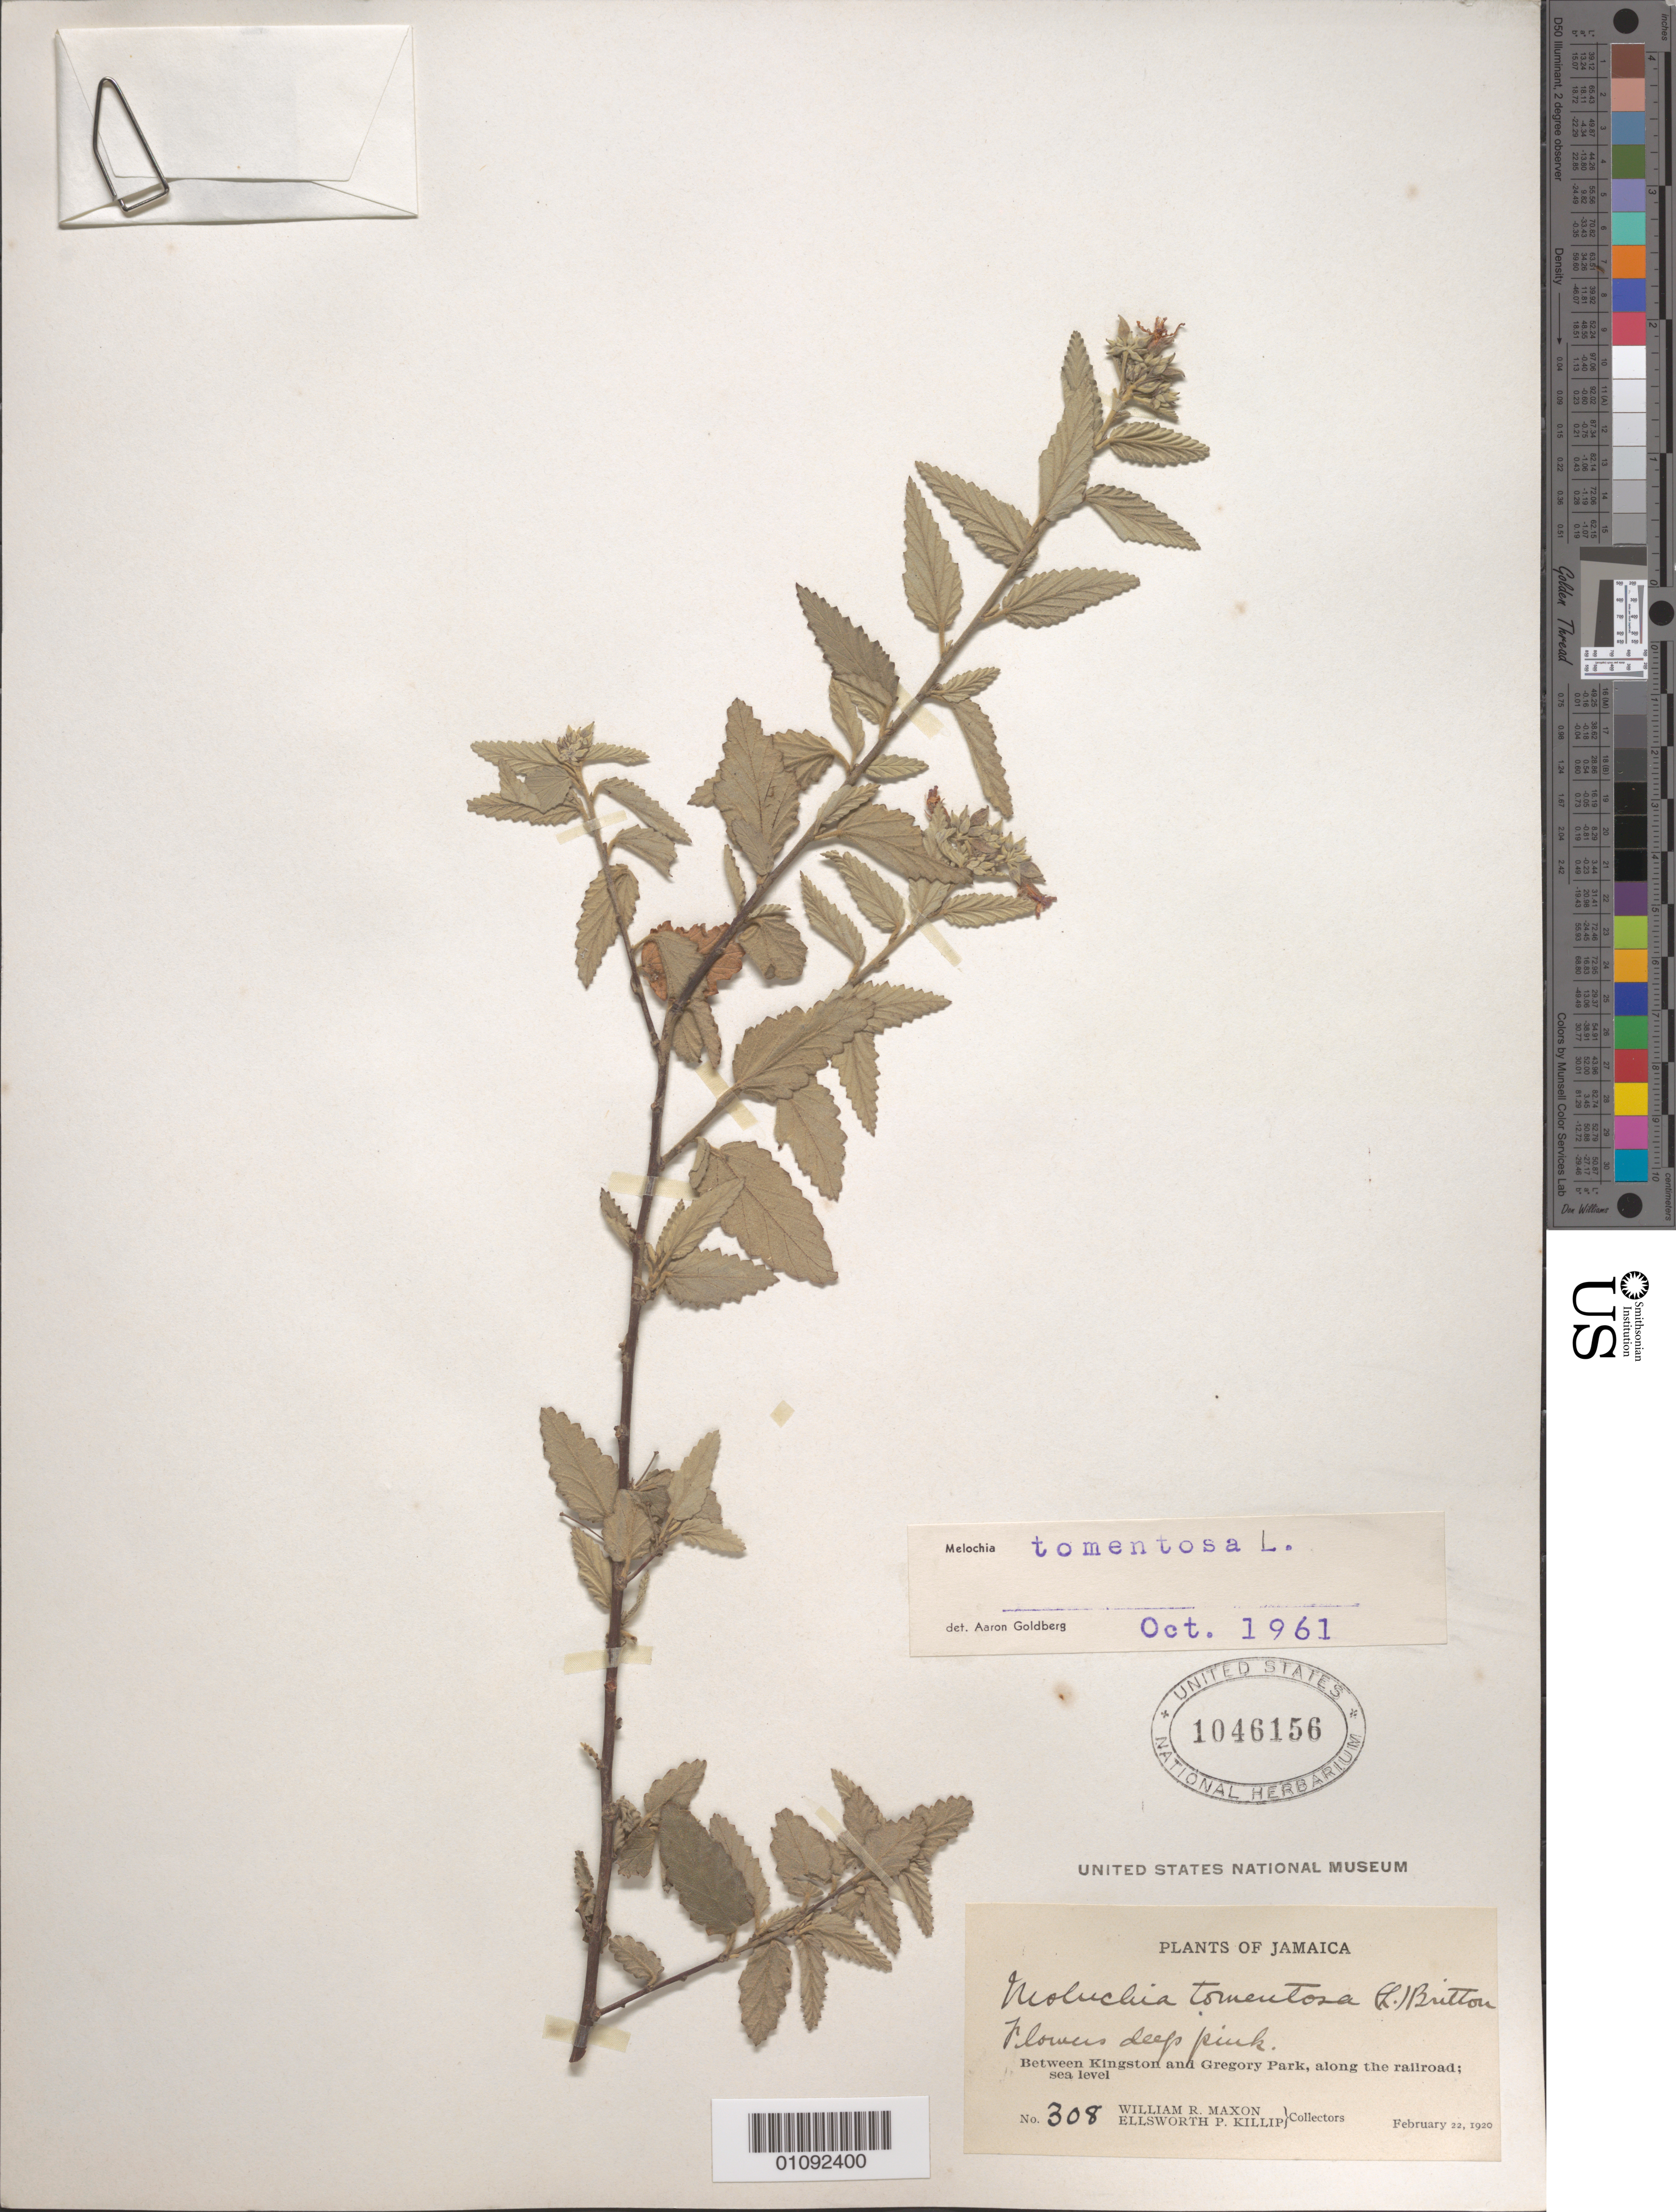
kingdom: Plantae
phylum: Tracheophyta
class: Magnoliopsida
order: Malvales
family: Malvaceae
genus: Melochia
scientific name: Melochia tomentosa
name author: L.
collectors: W. R. Maxon & E. P. Killip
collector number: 308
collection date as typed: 22 Feb 1920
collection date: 1920-02-22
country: Jamaica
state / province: Saint Catherine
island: Jamaica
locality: Between Kingston and Gregory Park, along the railroad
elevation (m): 0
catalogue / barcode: US 1046156